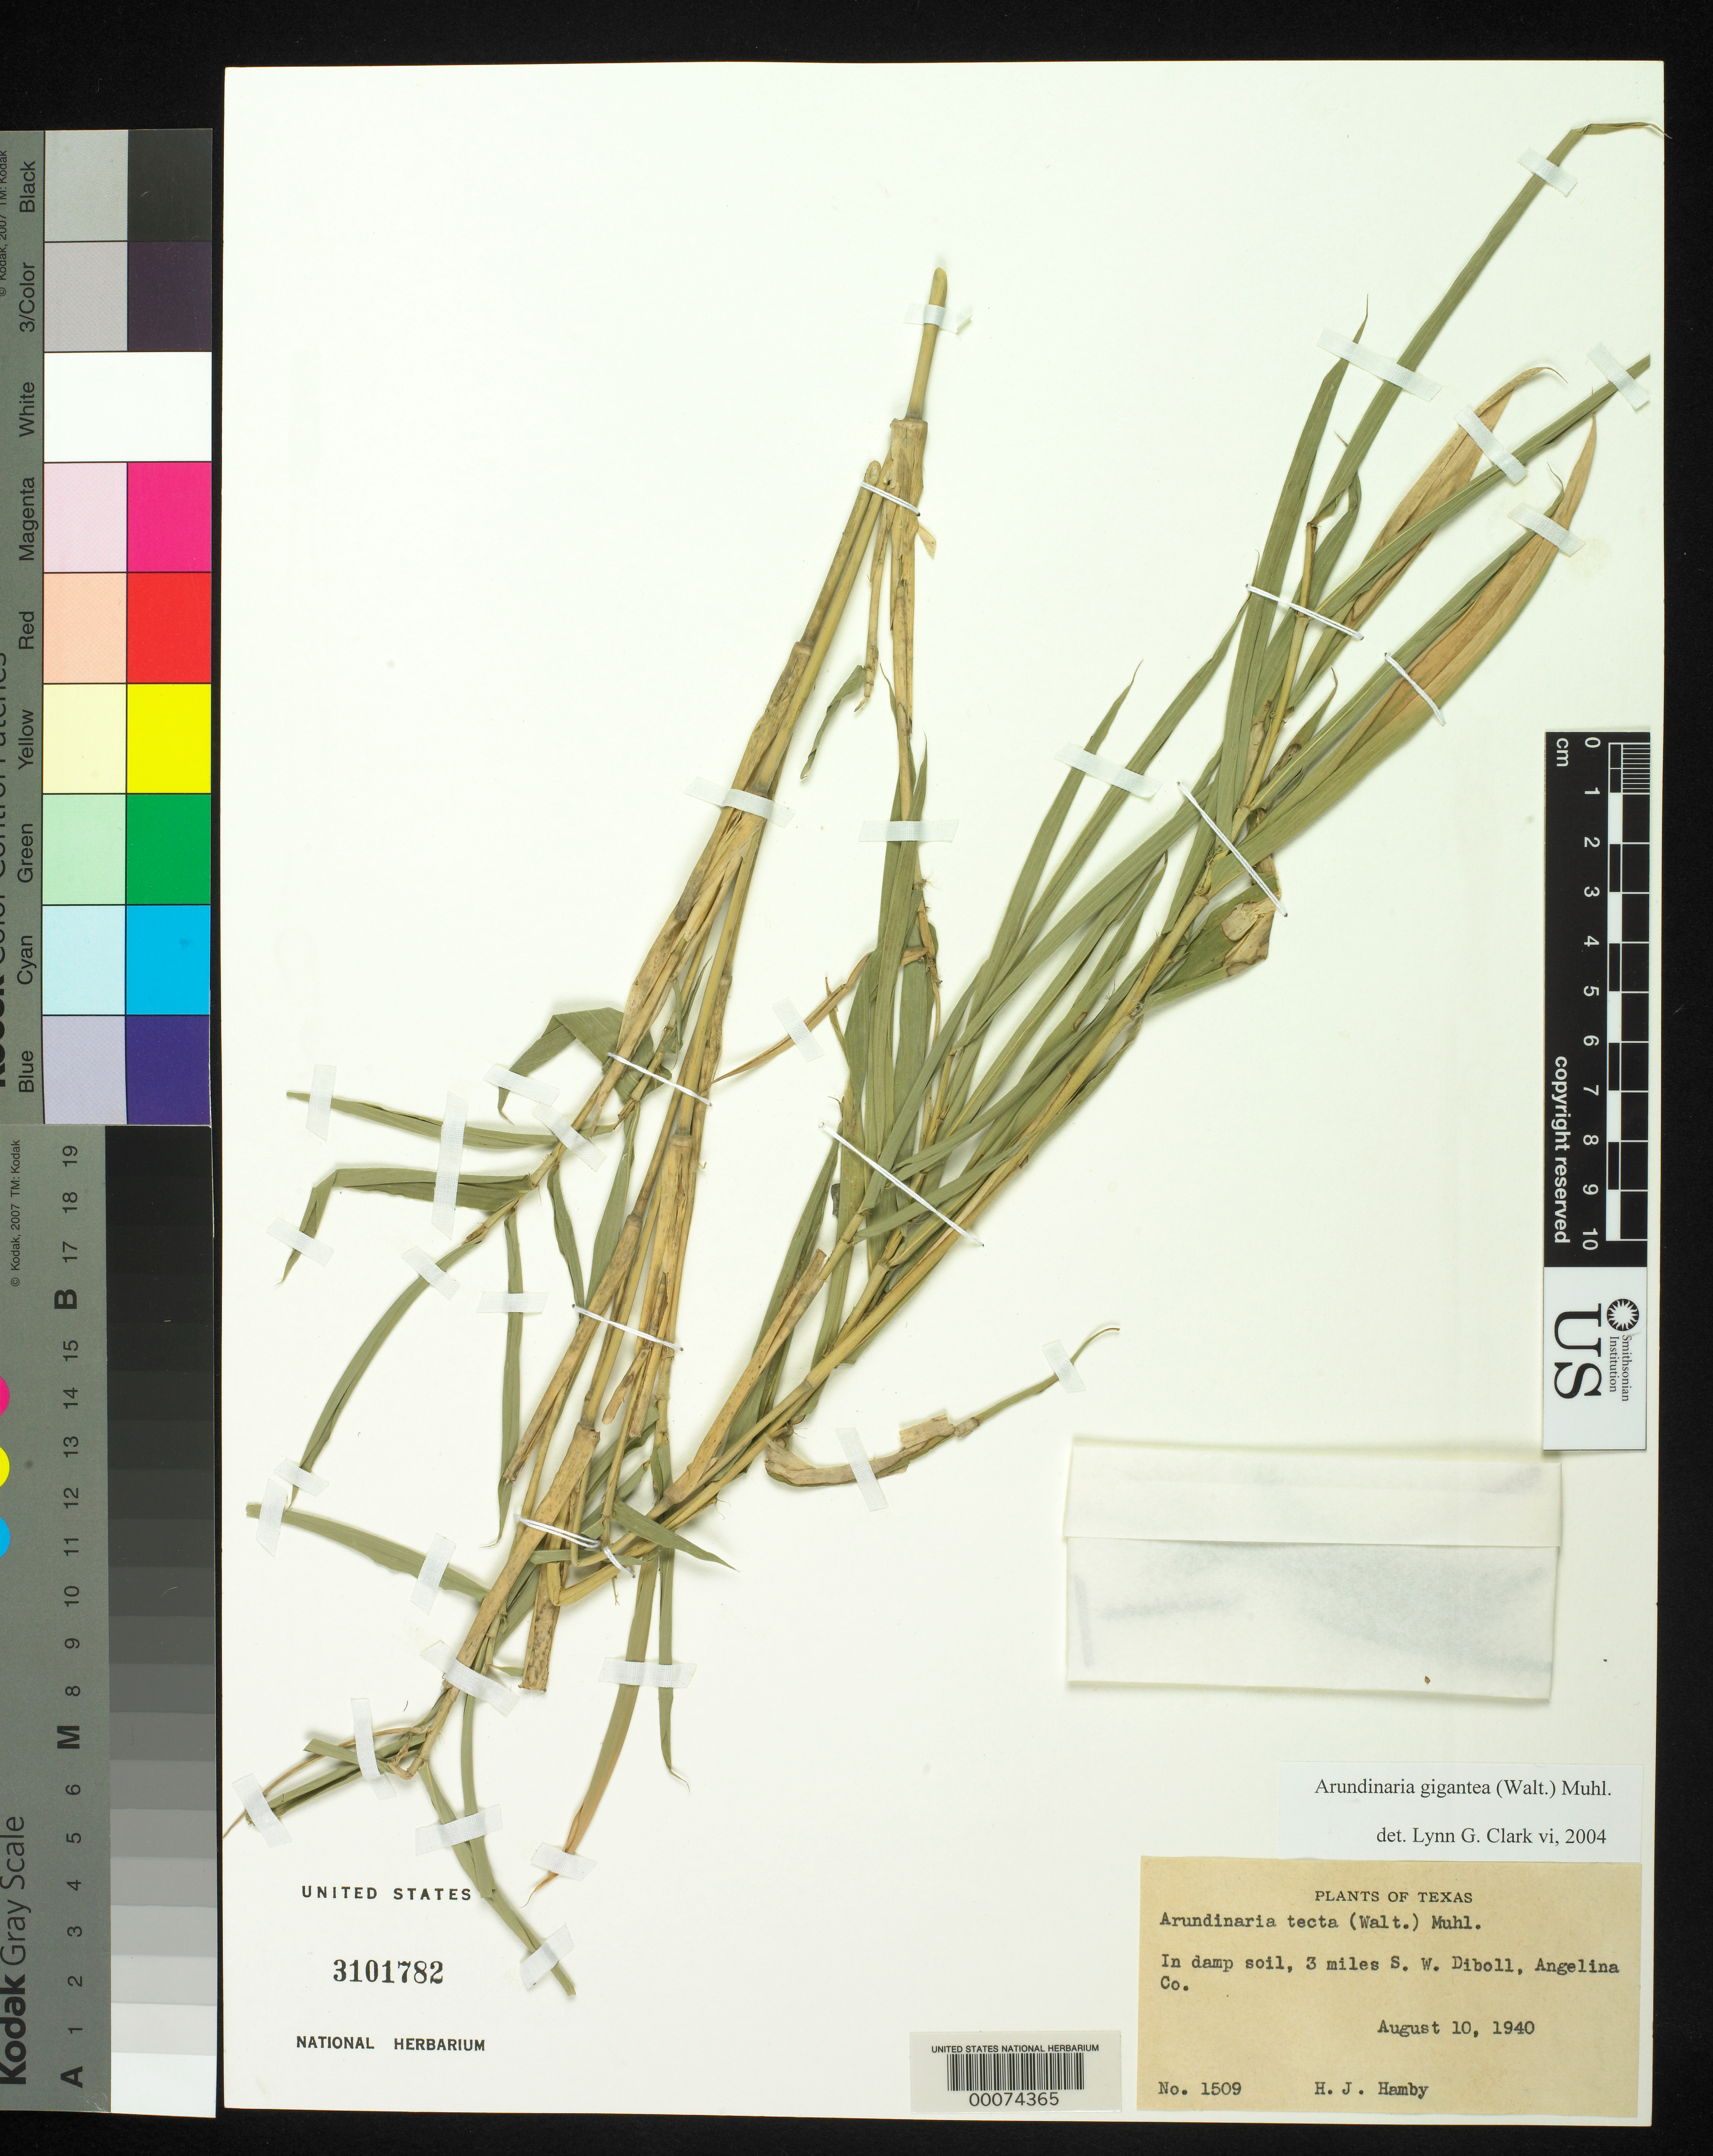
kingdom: Plantae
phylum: Tracheophyta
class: Liliopsida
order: Poales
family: Poaceae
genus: Arundinaria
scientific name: Arundinaria gigantea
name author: (Walter) Muhl.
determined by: Clark, Lynn G., (ISC), Iowa State University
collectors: H. Hamby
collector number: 1509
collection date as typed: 10 Aug 1940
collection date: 1940-08-10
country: United States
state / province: Texas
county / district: Angelina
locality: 3 mi sw of diboll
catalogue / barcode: US 3101782